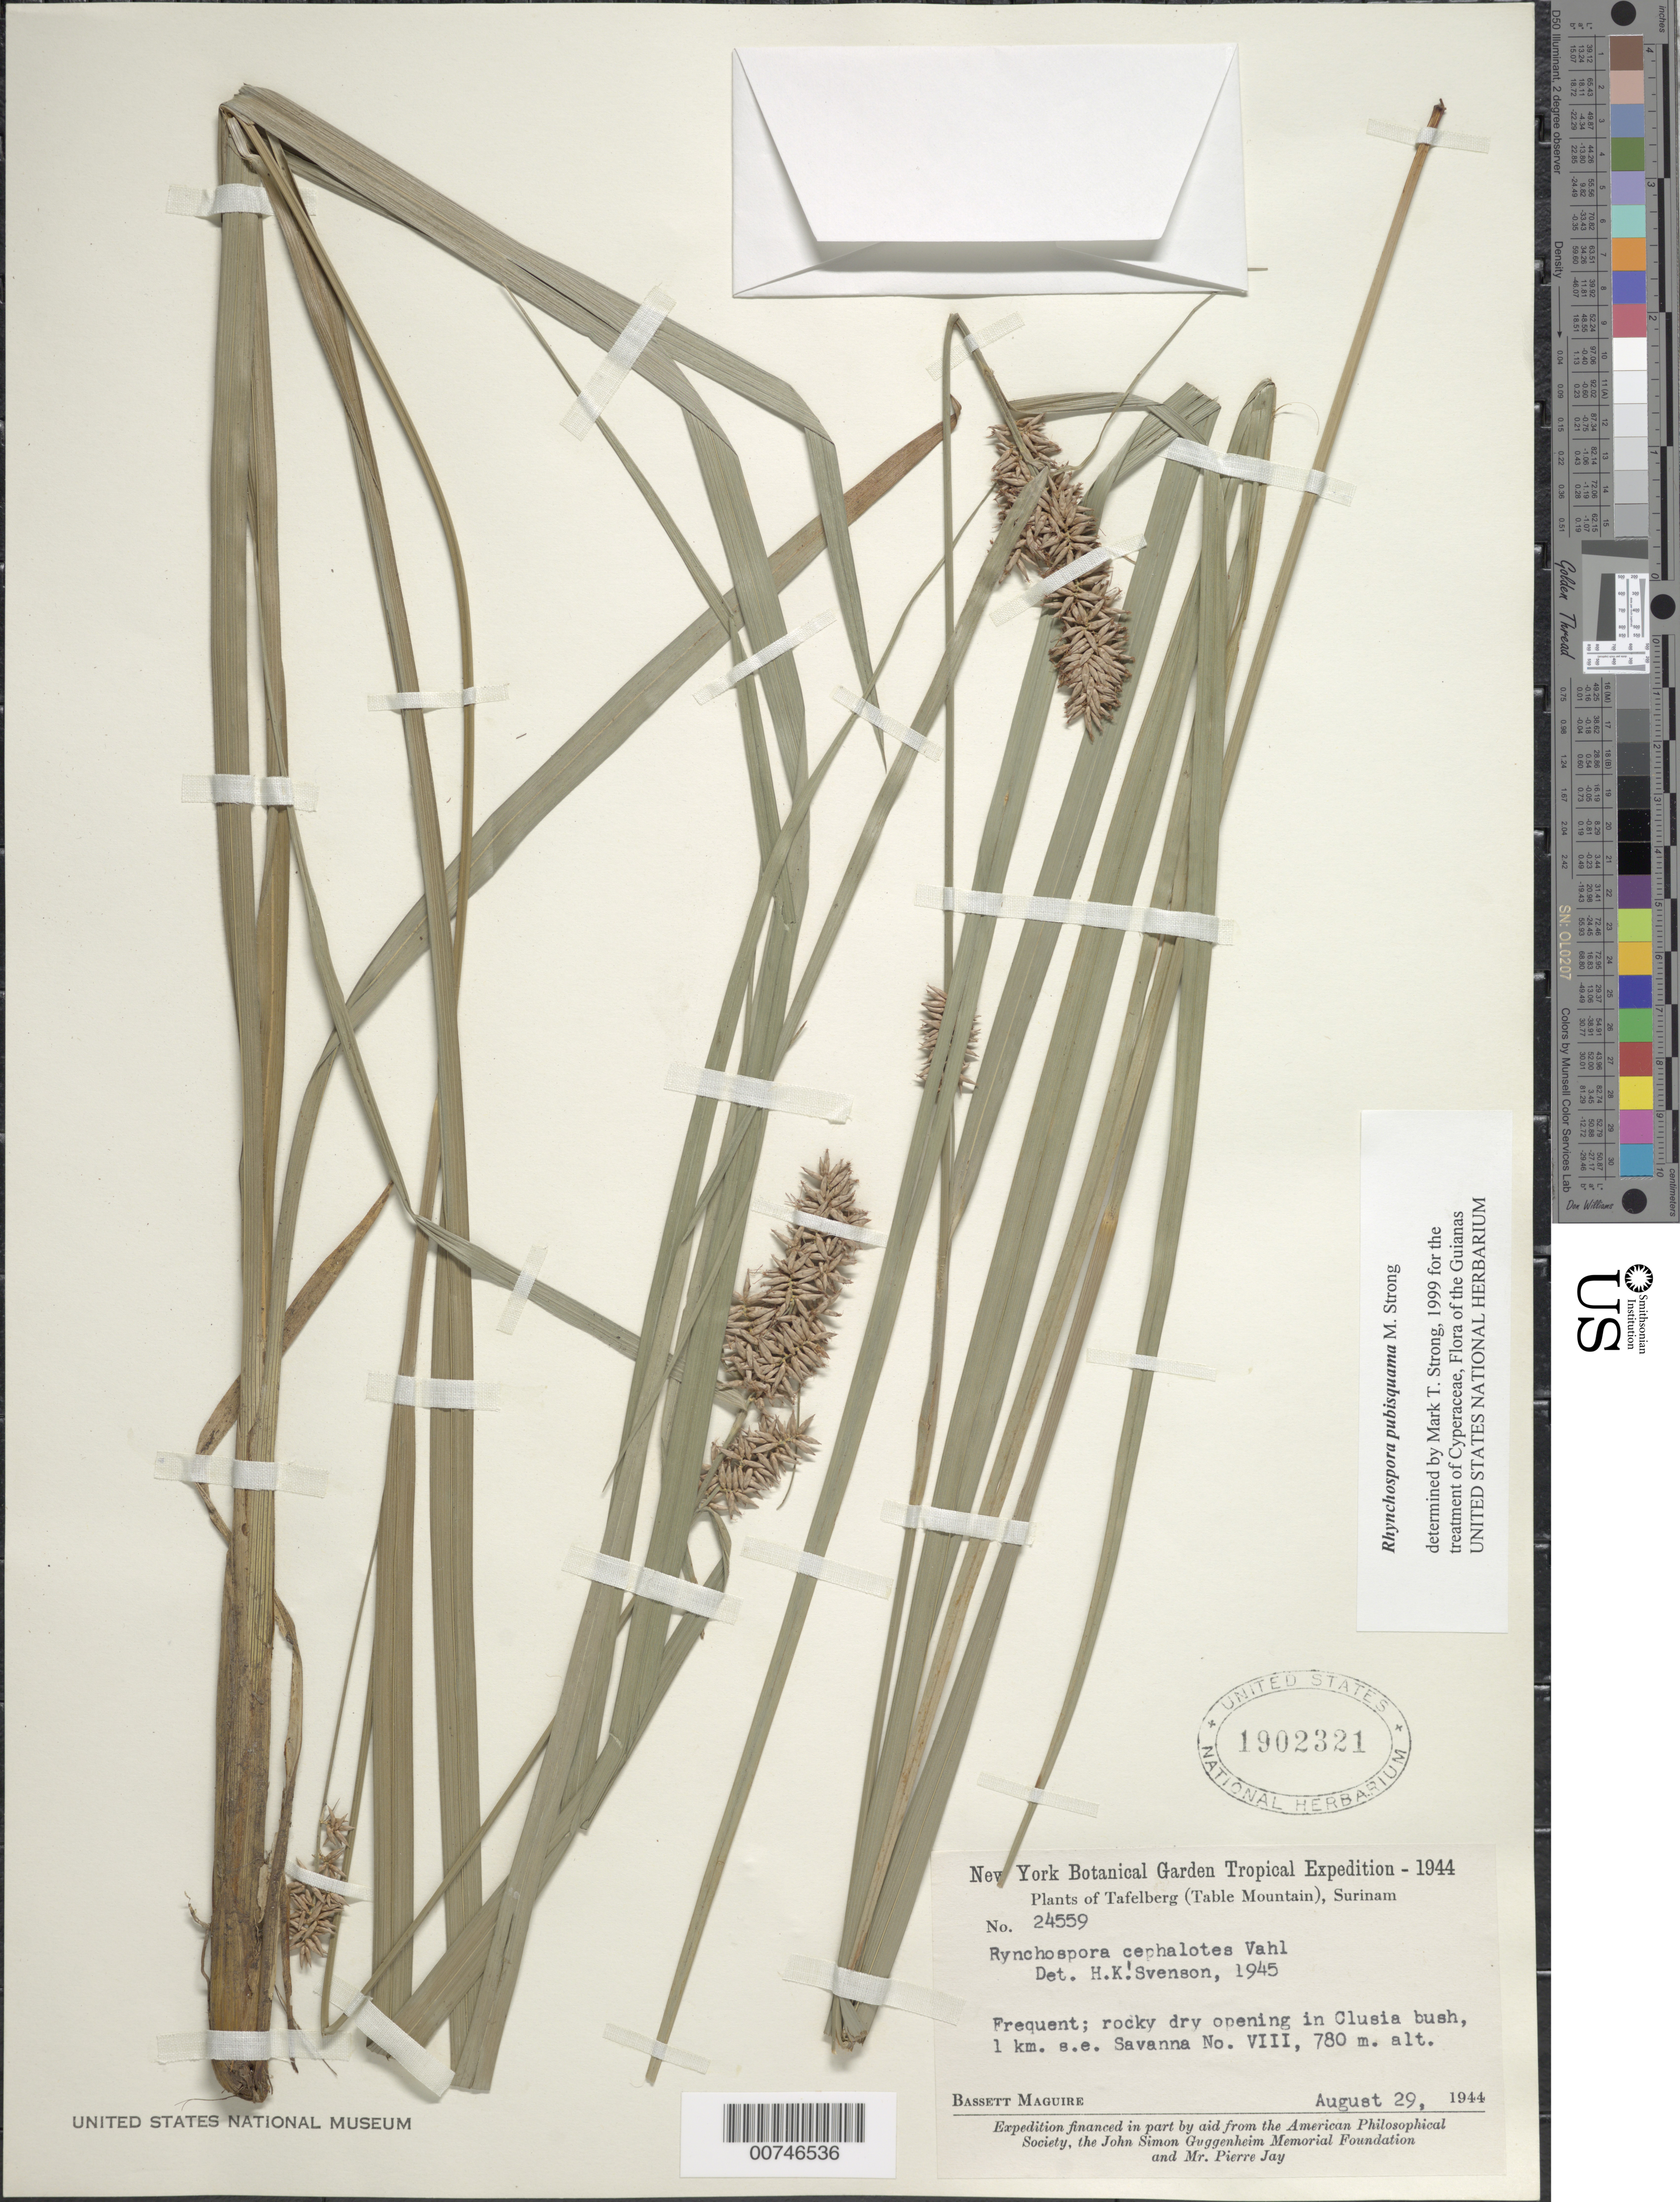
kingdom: Plantae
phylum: Tracheophyta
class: Liliopsida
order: Poales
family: Cyperaceae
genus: Rhynchospora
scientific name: Rhynchospora pubisquama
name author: M.T. Strong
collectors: B. Maguire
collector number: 24559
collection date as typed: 29-Aug-44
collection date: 1944-08-29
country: Suriname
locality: Tafelberg (Table Mountain), Savanna VIII, 1 km SE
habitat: Rocky dry opening in Clusia bush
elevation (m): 780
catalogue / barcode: US 1902321